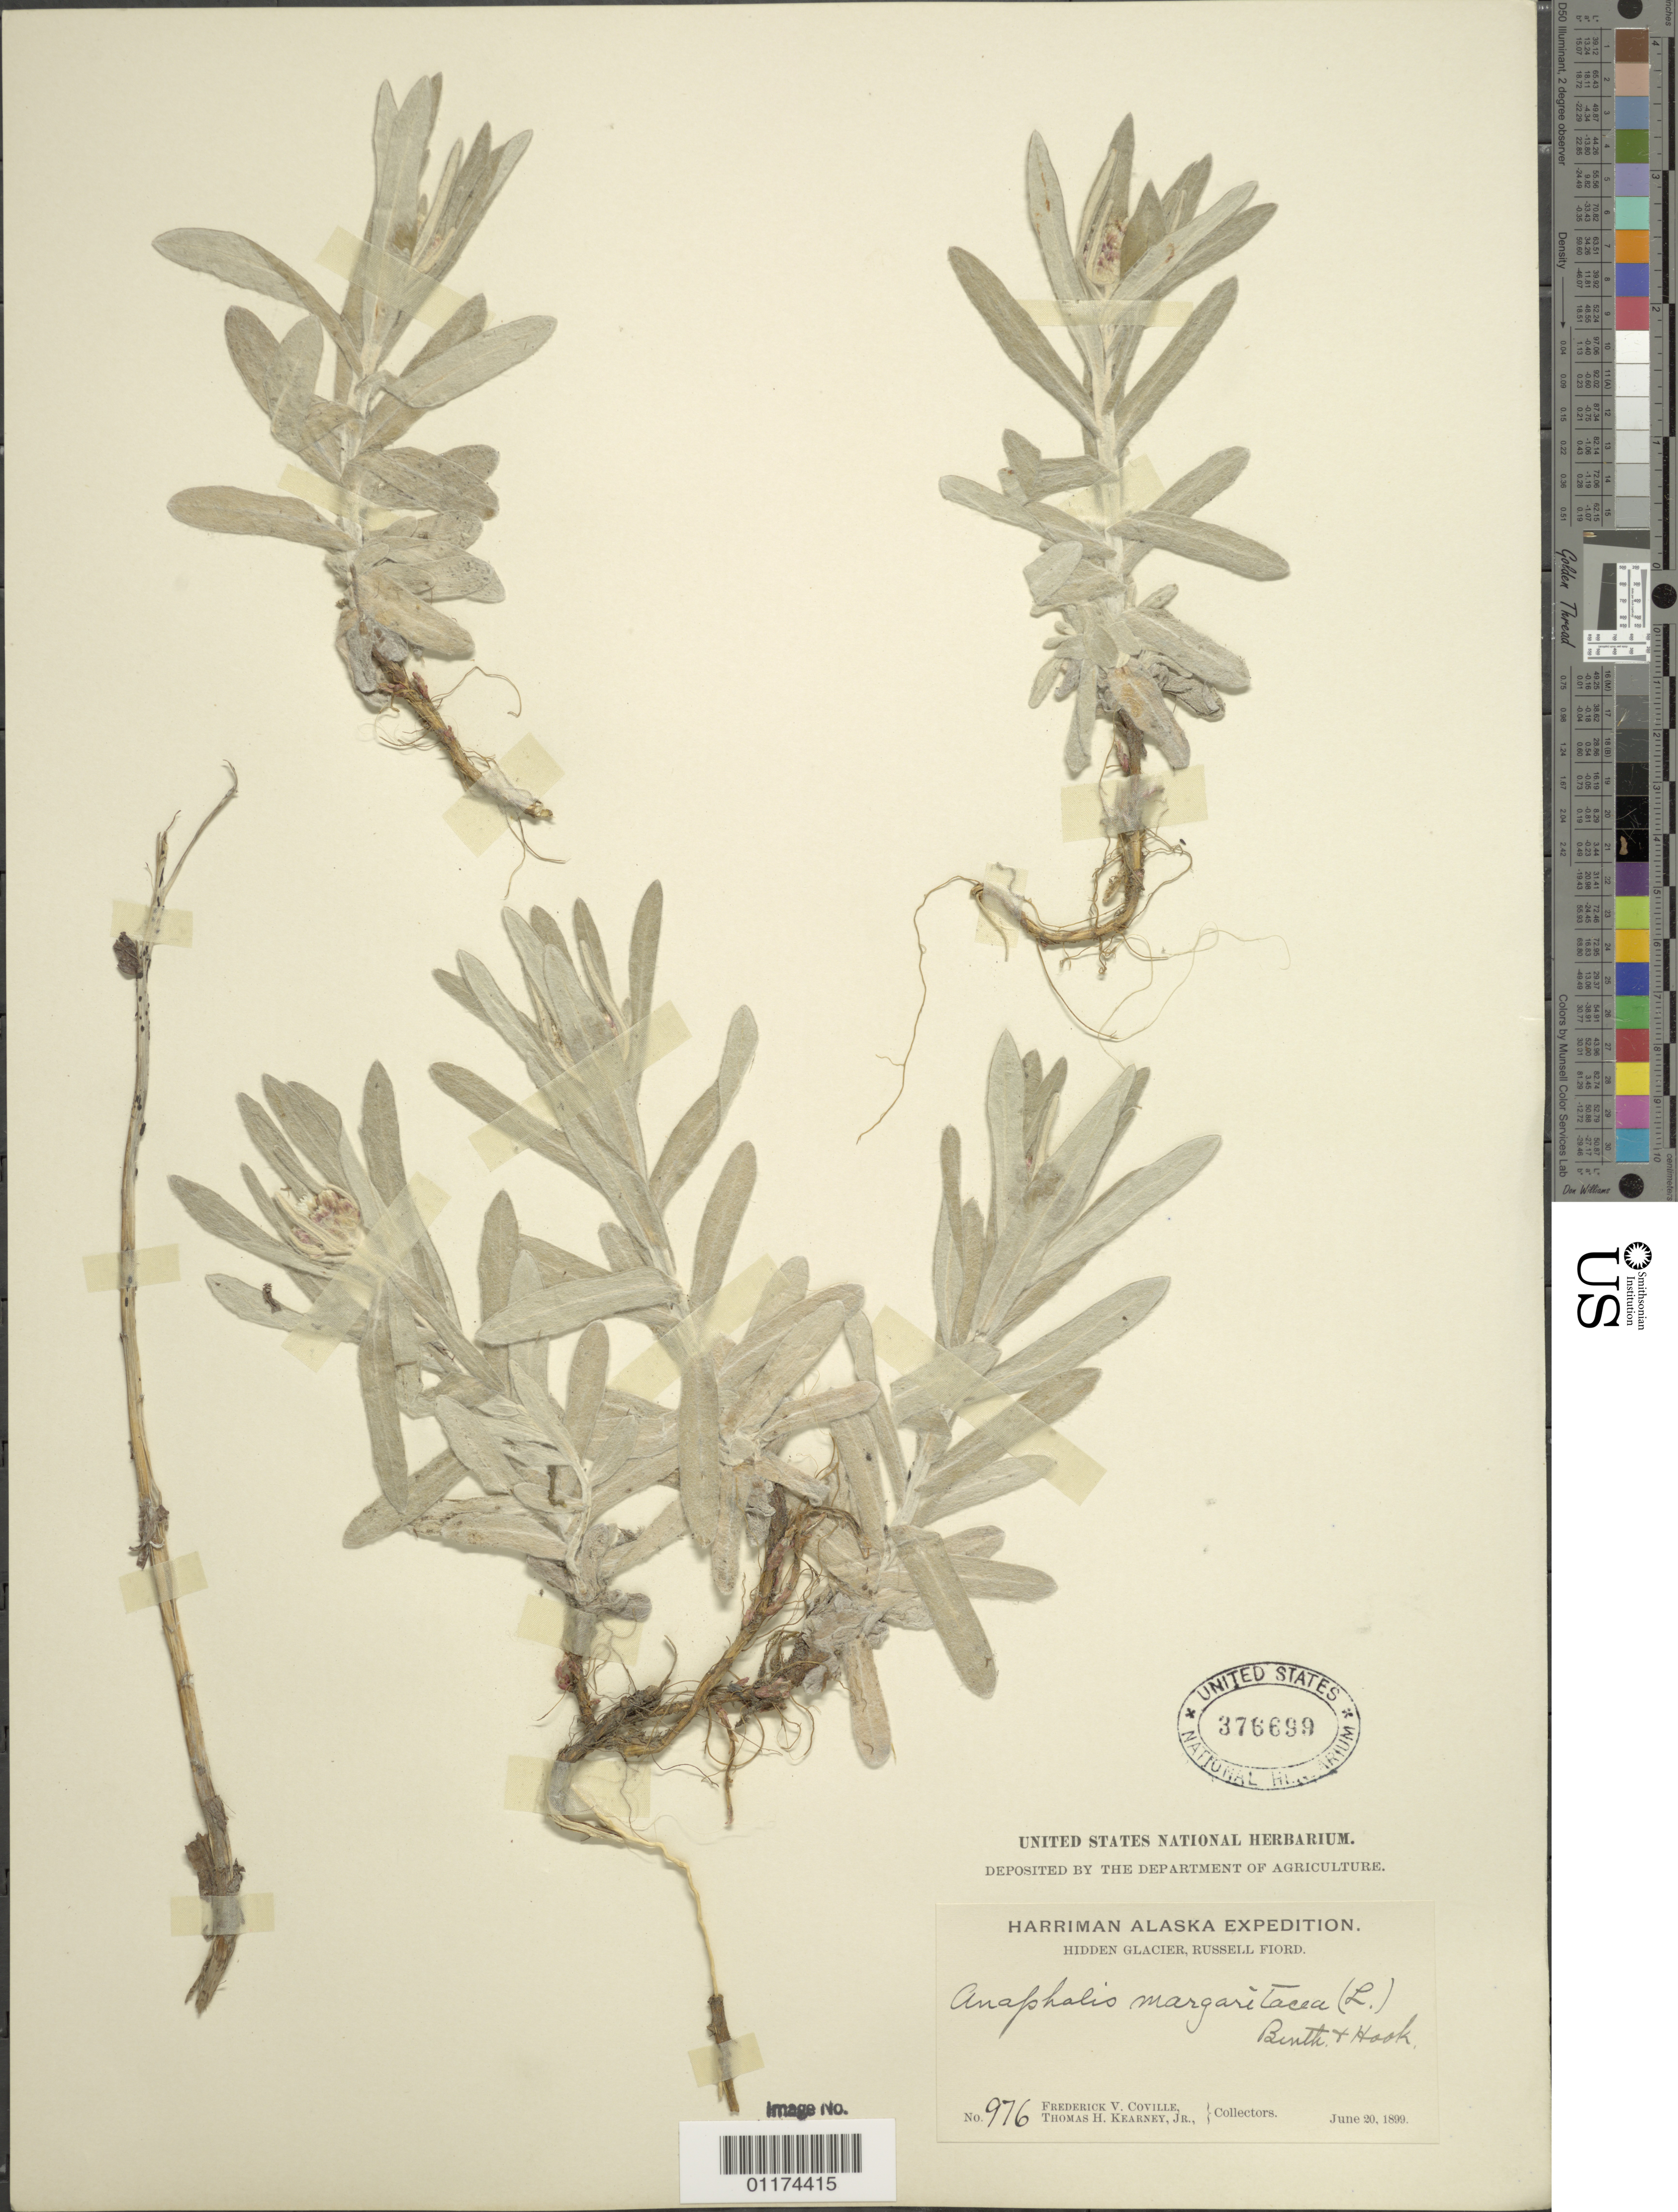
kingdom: Plantae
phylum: Tracheophyta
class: Magnoliopsida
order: Asterales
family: Asteraceae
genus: Anaphalis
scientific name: Anaphalis margaritacea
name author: (L.) Benth. & Hook. f.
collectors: F. V. Coville & T. H. Kearney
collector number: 976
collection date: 1899-06-20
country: United States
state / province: Alaska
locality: Hidden Glacier, Russell Fiord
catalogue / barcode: US 376699